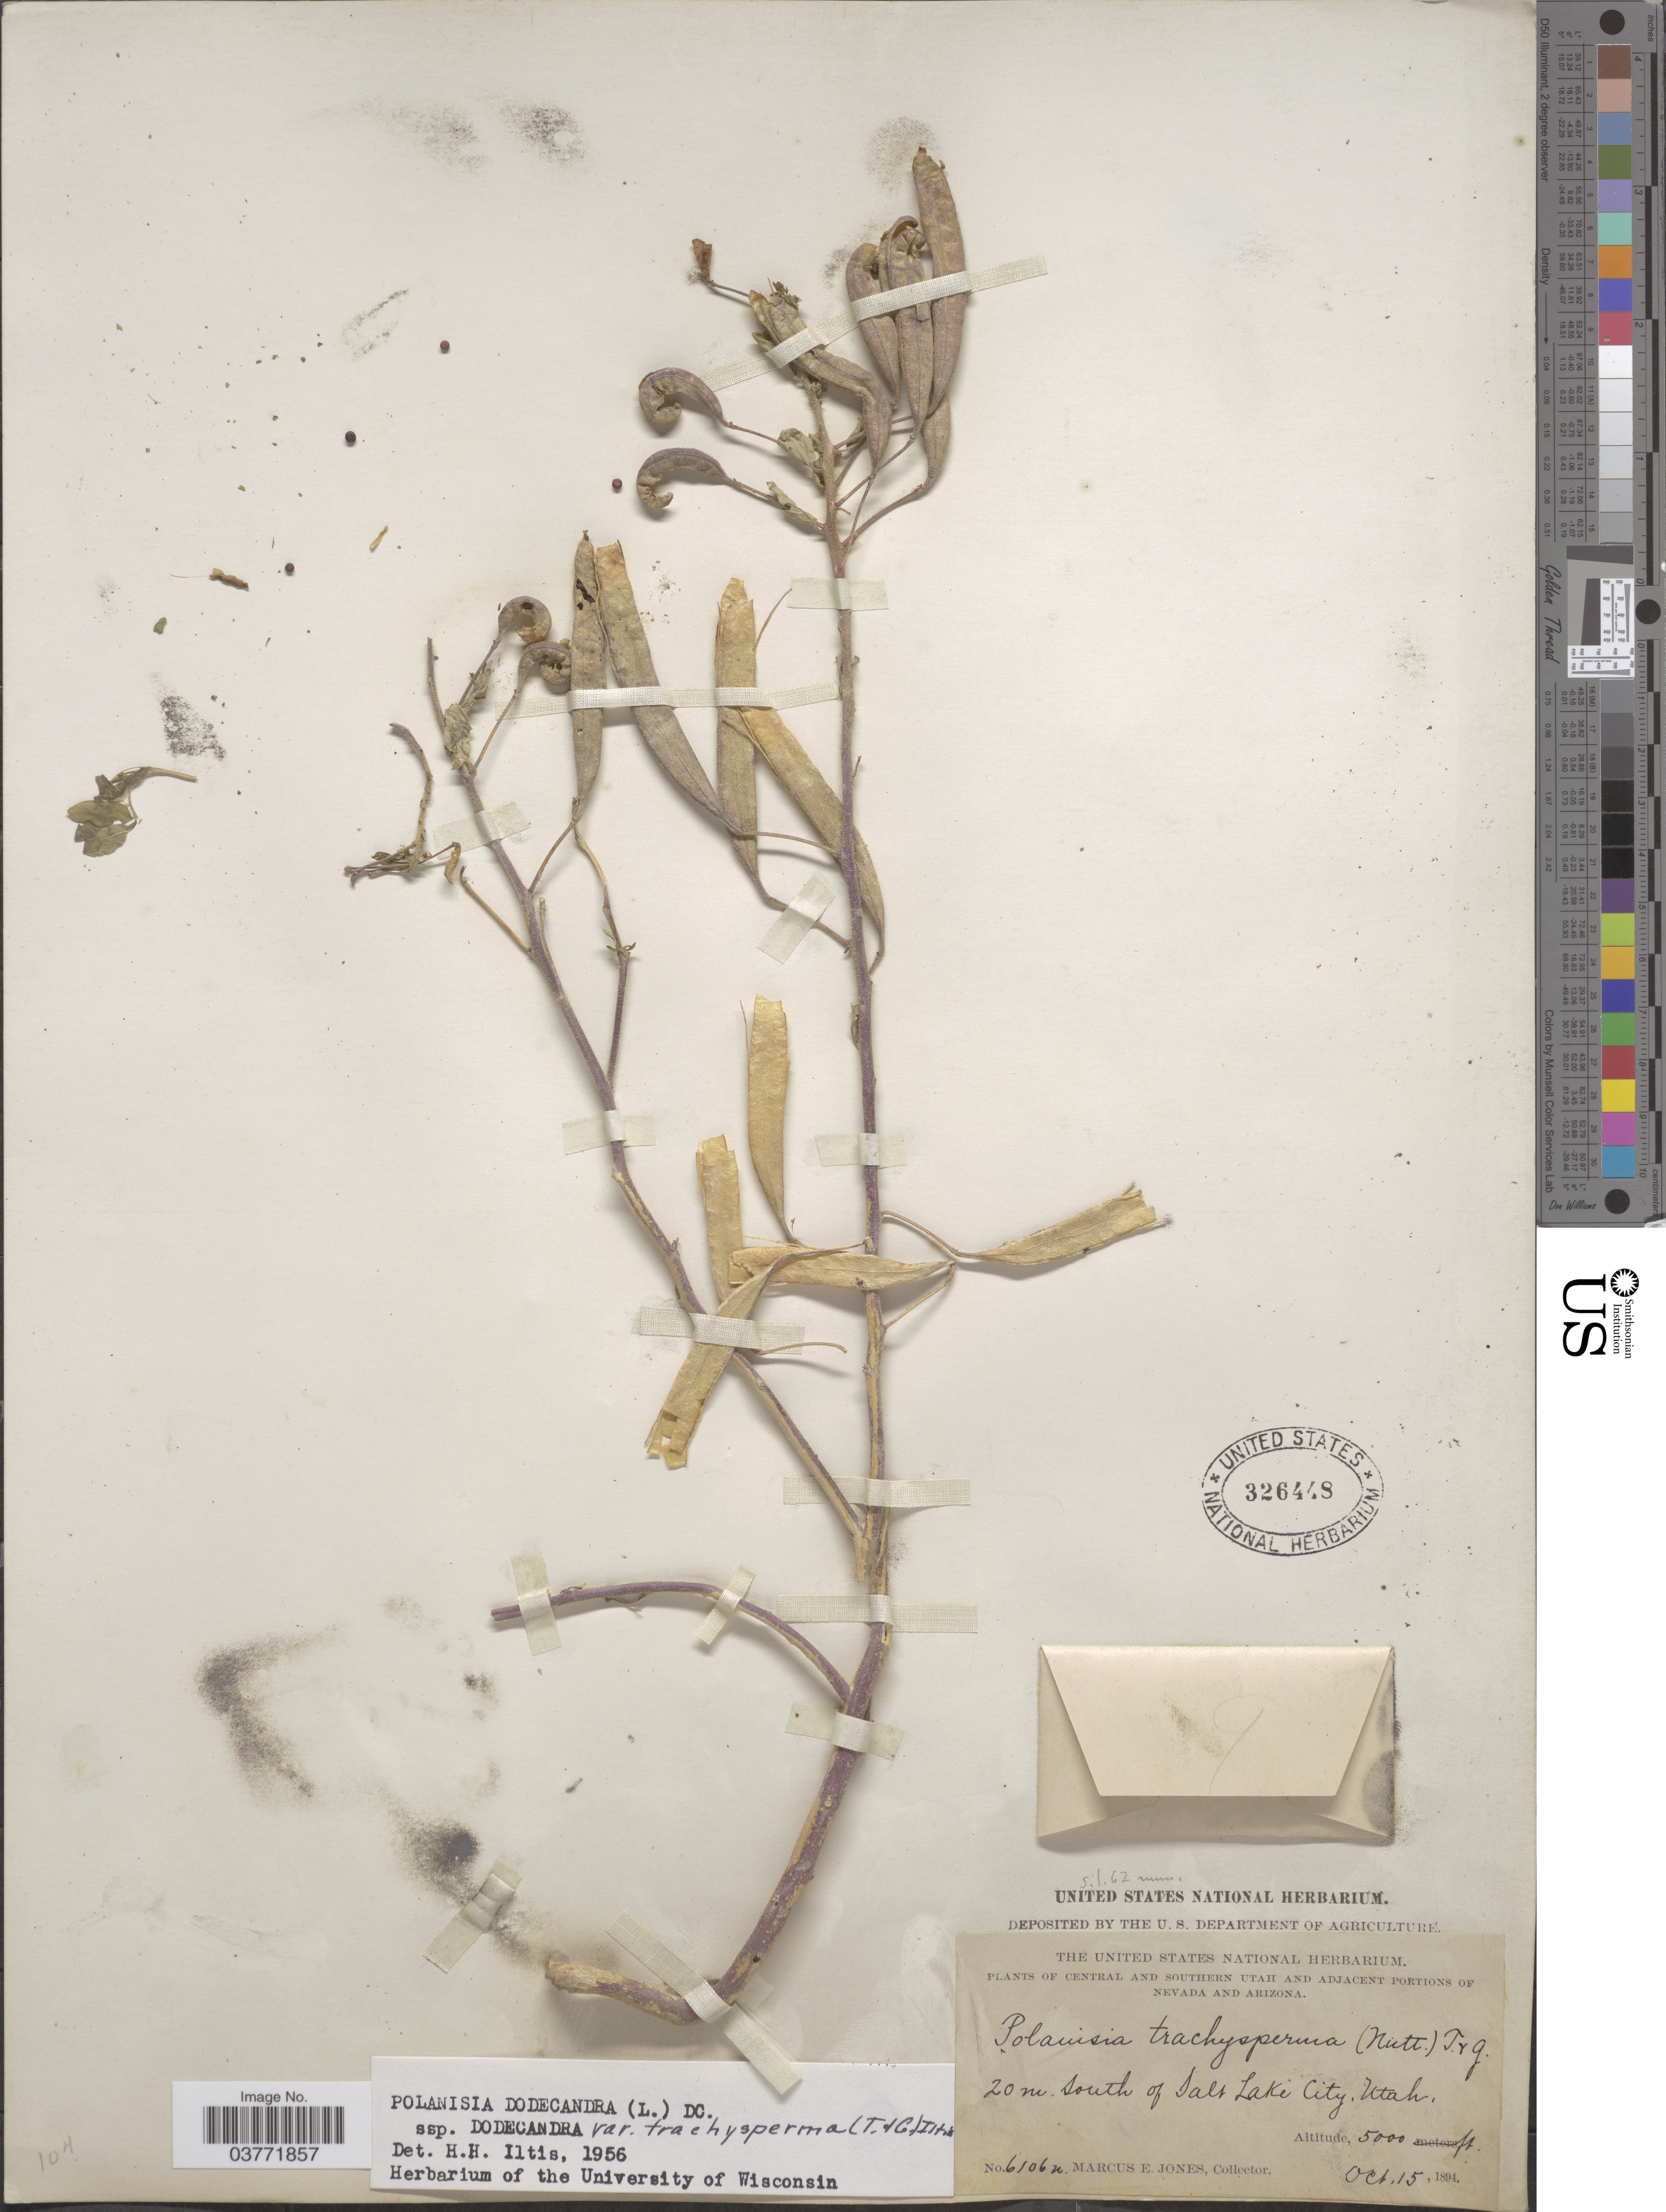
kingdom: Plantae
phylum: Tracheophyta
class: Magnoliopsida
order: Brassicales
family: Cleomaceae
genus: Polanisia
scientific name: Polanisia trachysperma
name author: Torr. & A. Gray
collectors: M. E. Jones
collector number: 6106n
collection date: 1894-10-15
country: United States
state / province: Utah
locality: Central and Southern Utah. 20 m. South of Salt Lake City.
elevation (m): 1524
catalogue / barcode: US 326448